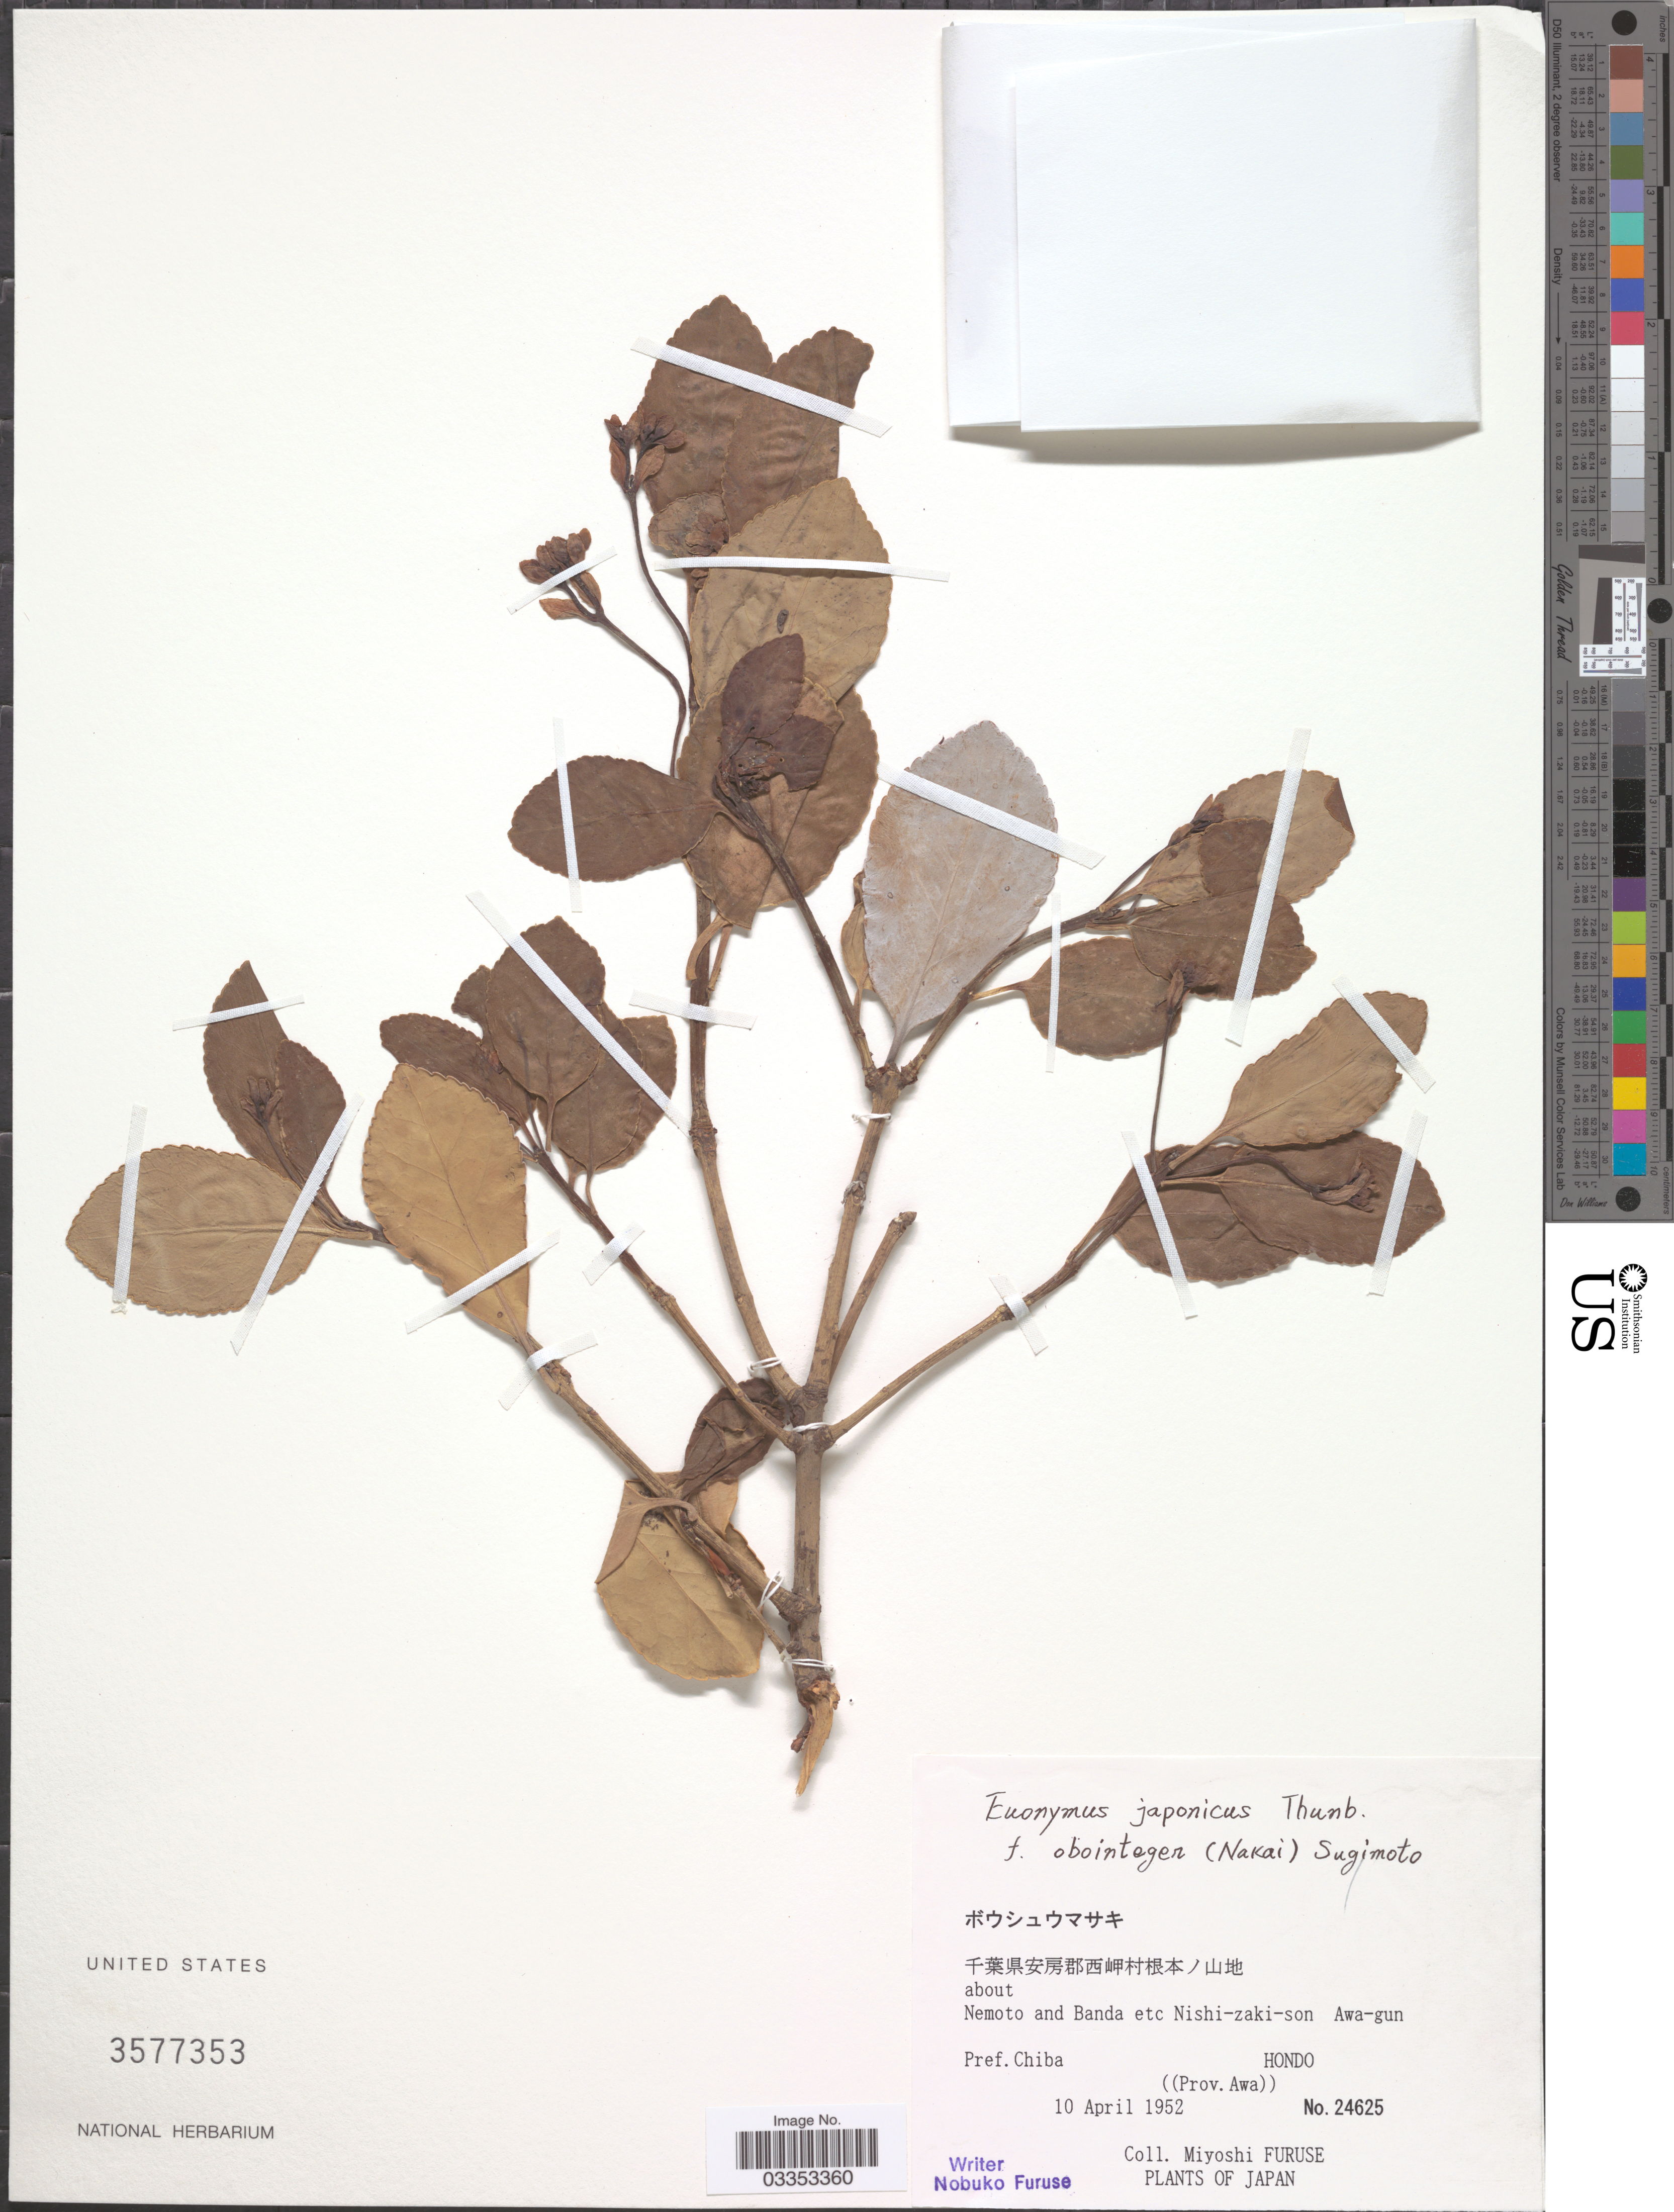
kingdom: Plantae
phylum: Tracheophyta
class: Magnoliopsida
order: Celastrales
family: Celastraceae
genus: Euonymus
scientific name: Euonymus japonicus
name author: Thunb.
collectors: M. Furuse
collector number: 24625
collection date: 1952-04-10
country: Japan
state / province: Tiba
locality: About Nemoto and Banda etc Nishi-zaki-son, Awa-gun. Pref. Chiba, Hondo ((Prov. Awa)).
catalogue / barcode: US 3577353